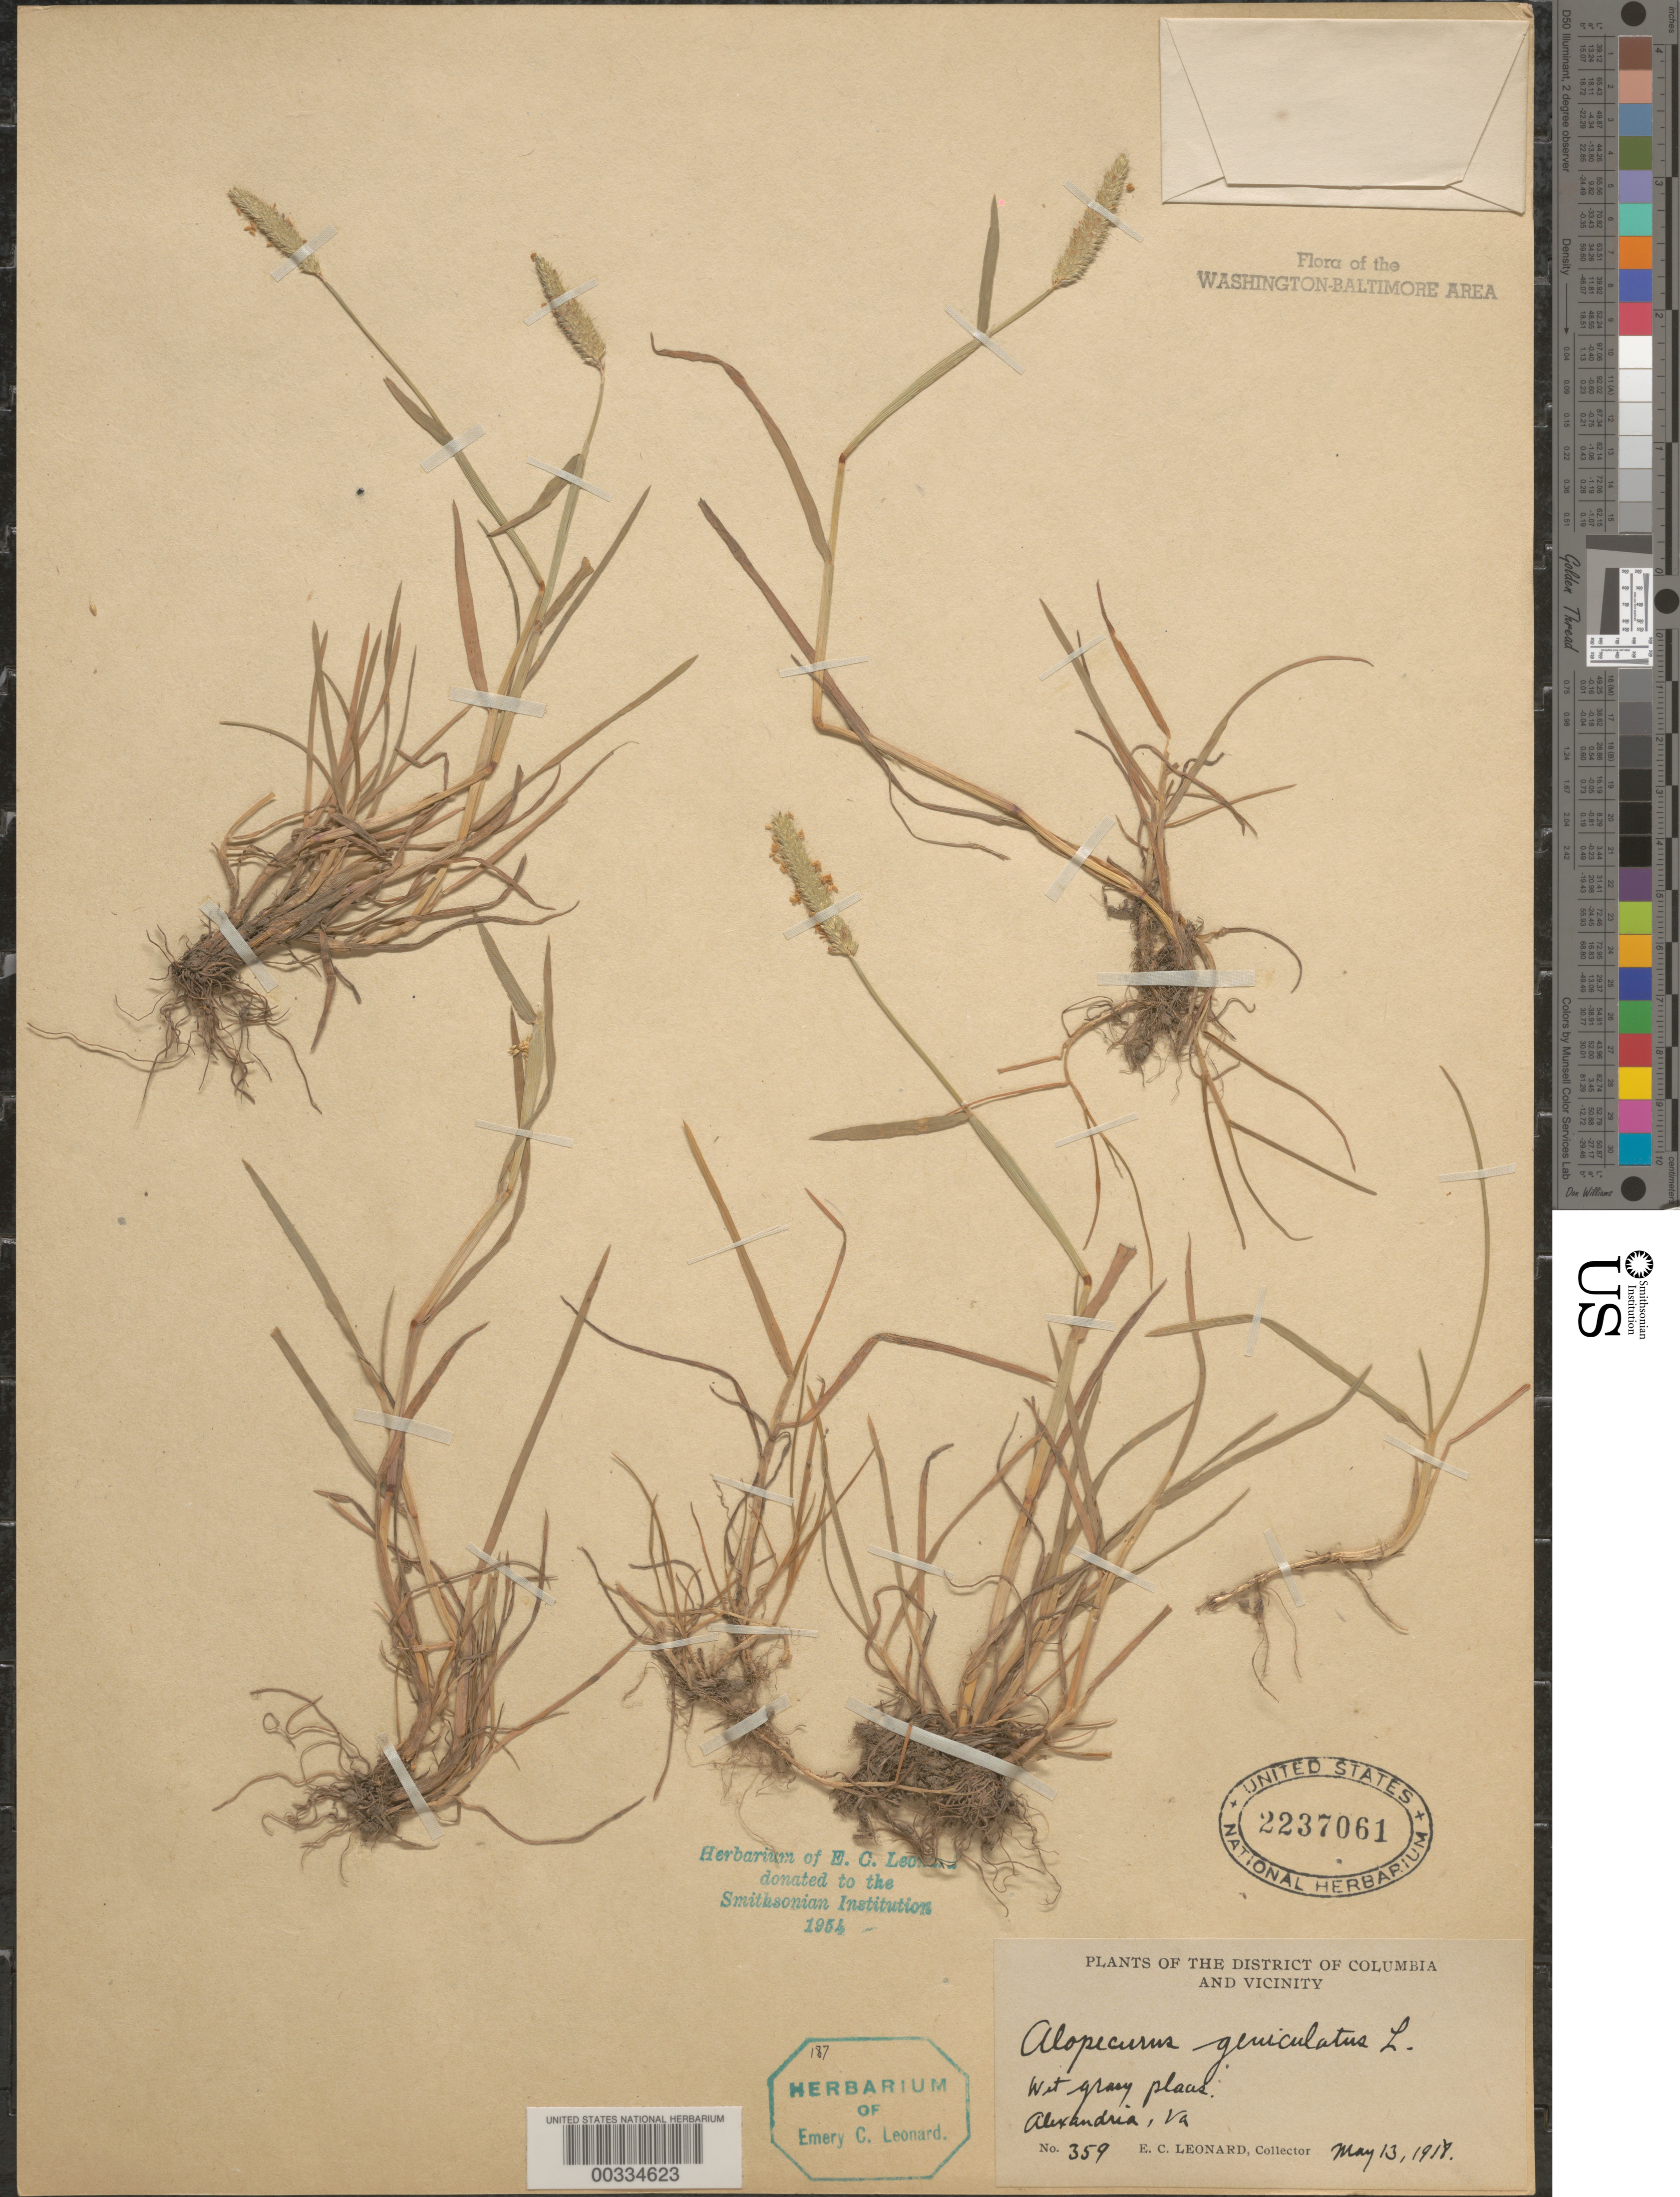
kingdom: Plantae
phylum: Tracheophyta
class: Liliopsida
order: Poales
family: Poaceae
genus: Alopecurus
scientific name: Alopecurus geniculatus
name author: L.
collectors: E. C. Leonard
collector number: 359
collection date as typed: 13 May 1918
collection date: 1918-05-13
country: United States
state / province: Virginia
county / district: City of Alexandria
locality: Alexandria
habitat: Wet grassy places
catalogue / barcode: US 2237061